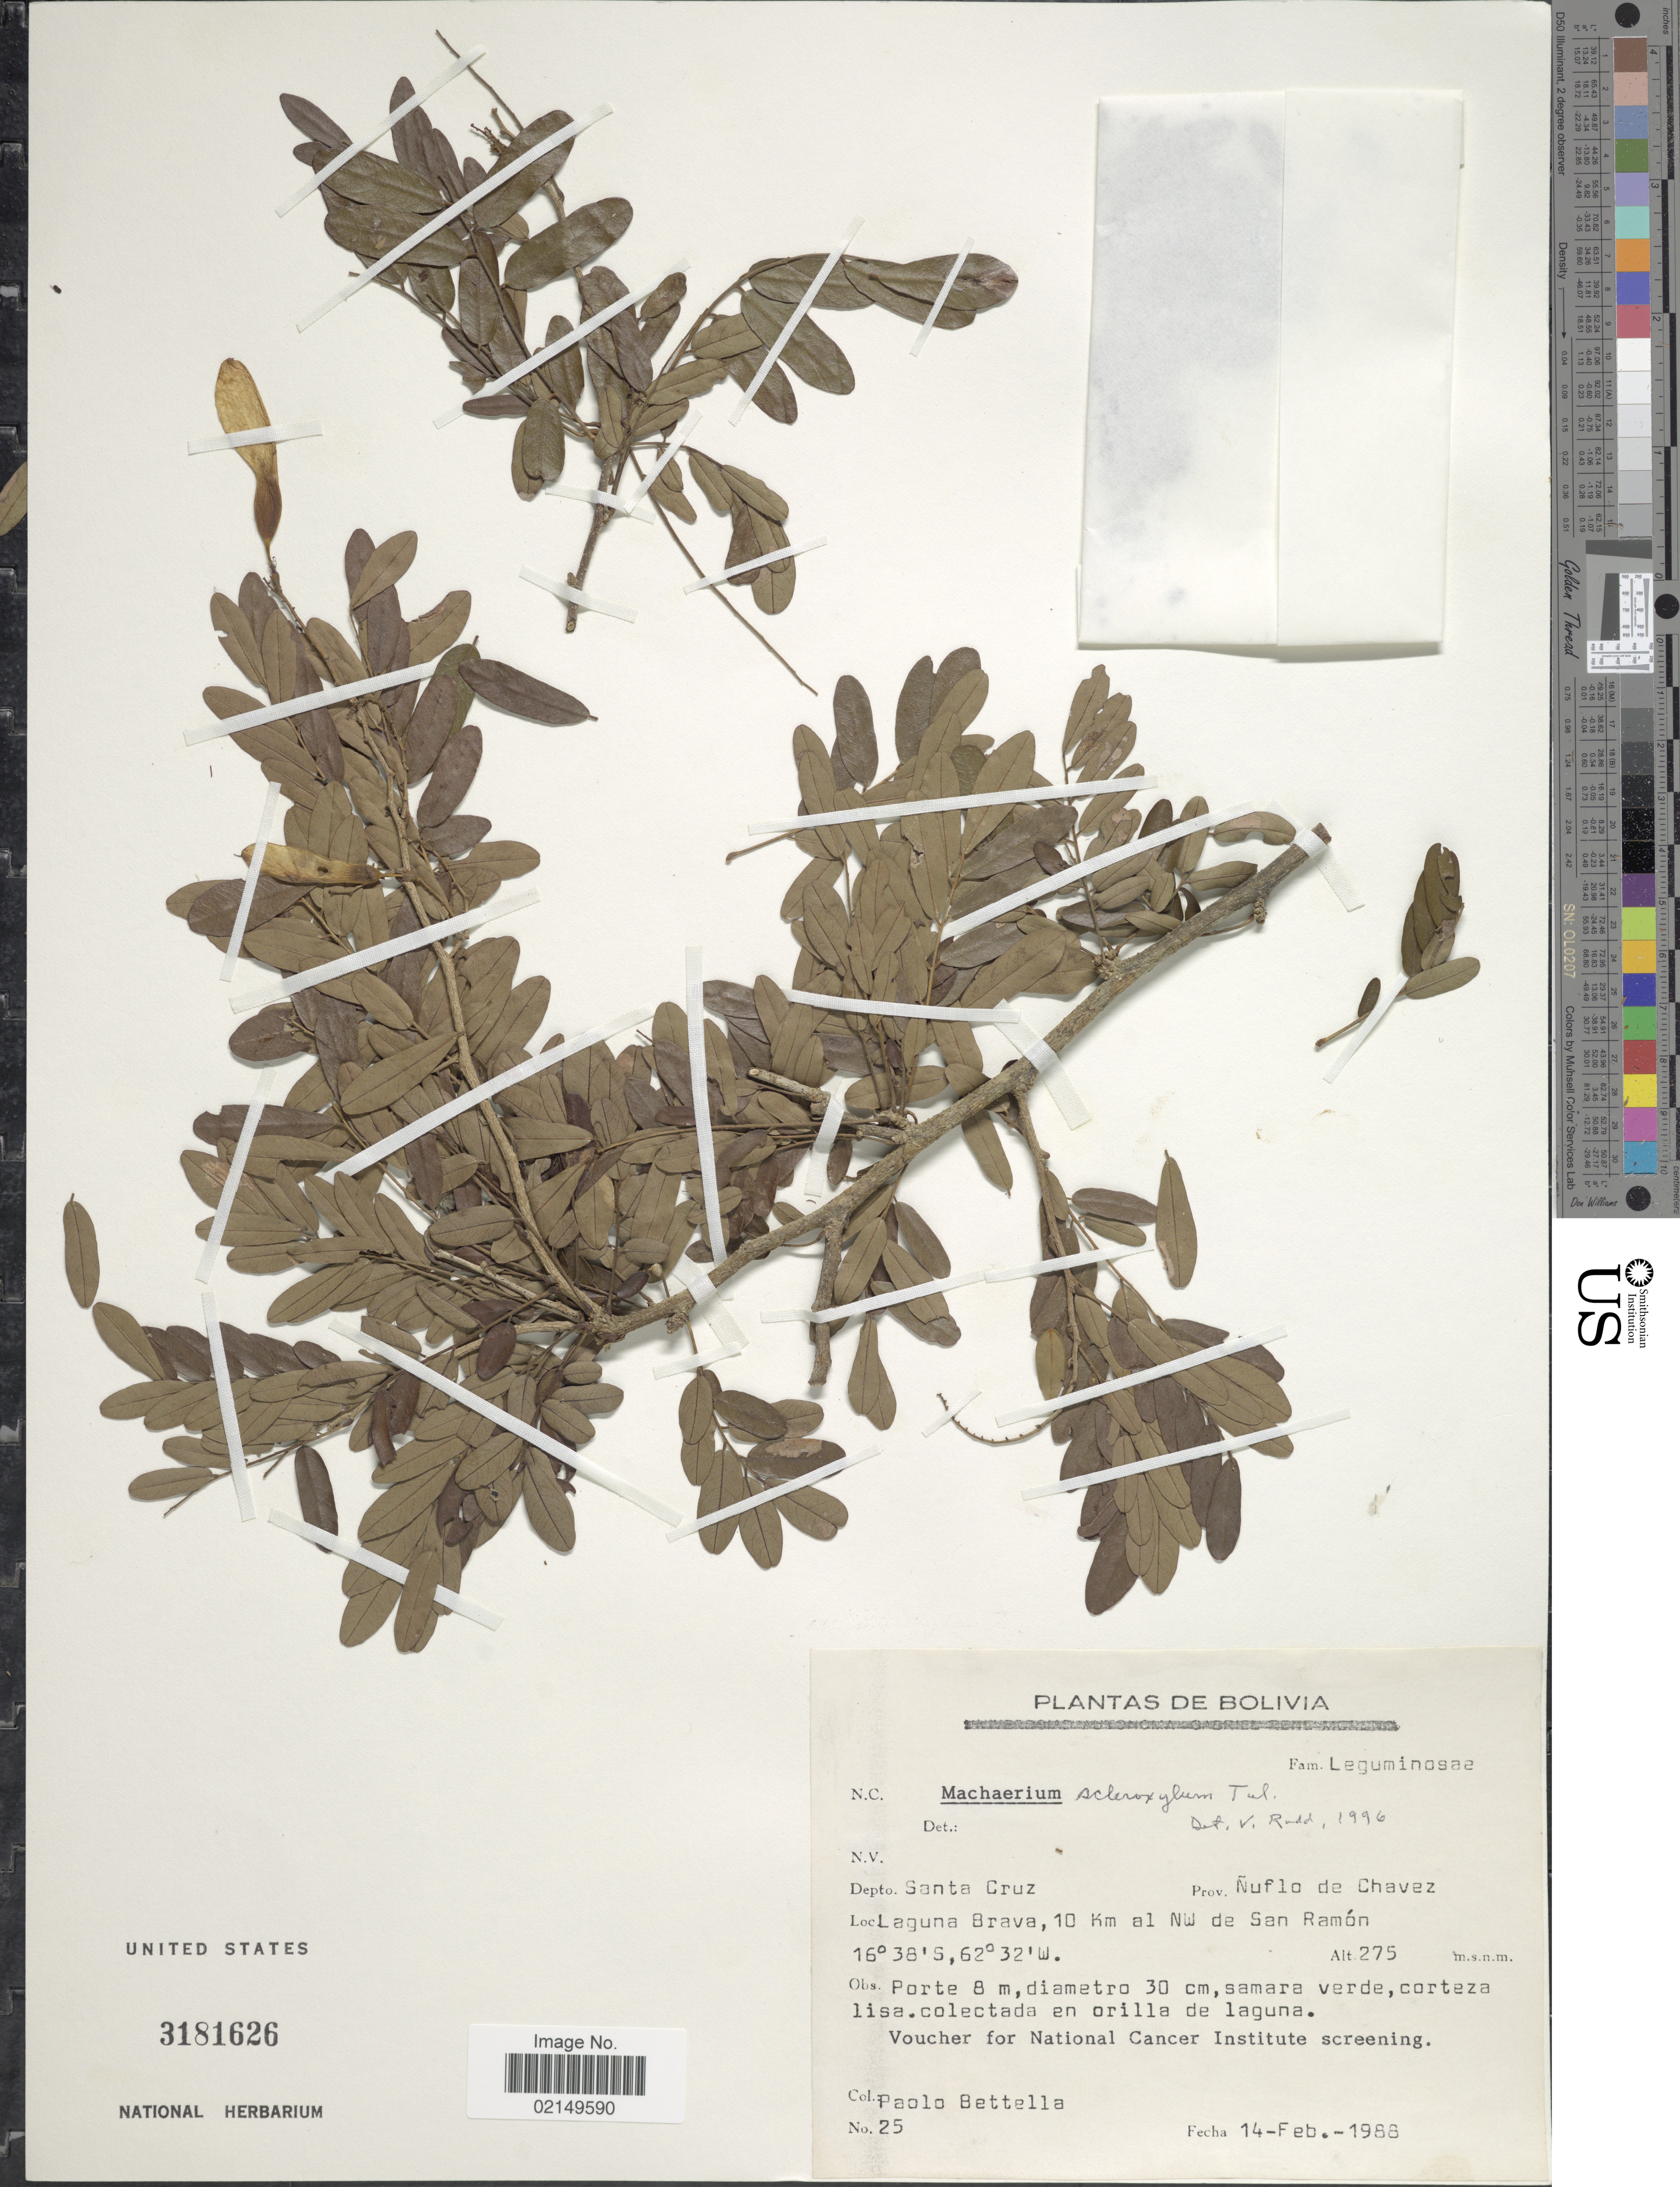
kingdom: Plantae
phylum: Tracheophyta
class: Magnoliopsida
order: Fabales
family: Fabaceae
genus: Machaerium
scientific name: Machaerium scleroxylon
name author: Tul.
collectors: P. Bettella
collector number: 25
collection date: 1988-02-14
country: Bolivia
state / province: Santa Cruz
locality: Depto. Santa Cruz, Prov. Nuflo de Chavez, Laguna Brava, 10 km al NE de San Ramon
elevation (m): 275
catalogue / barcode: US 3181626